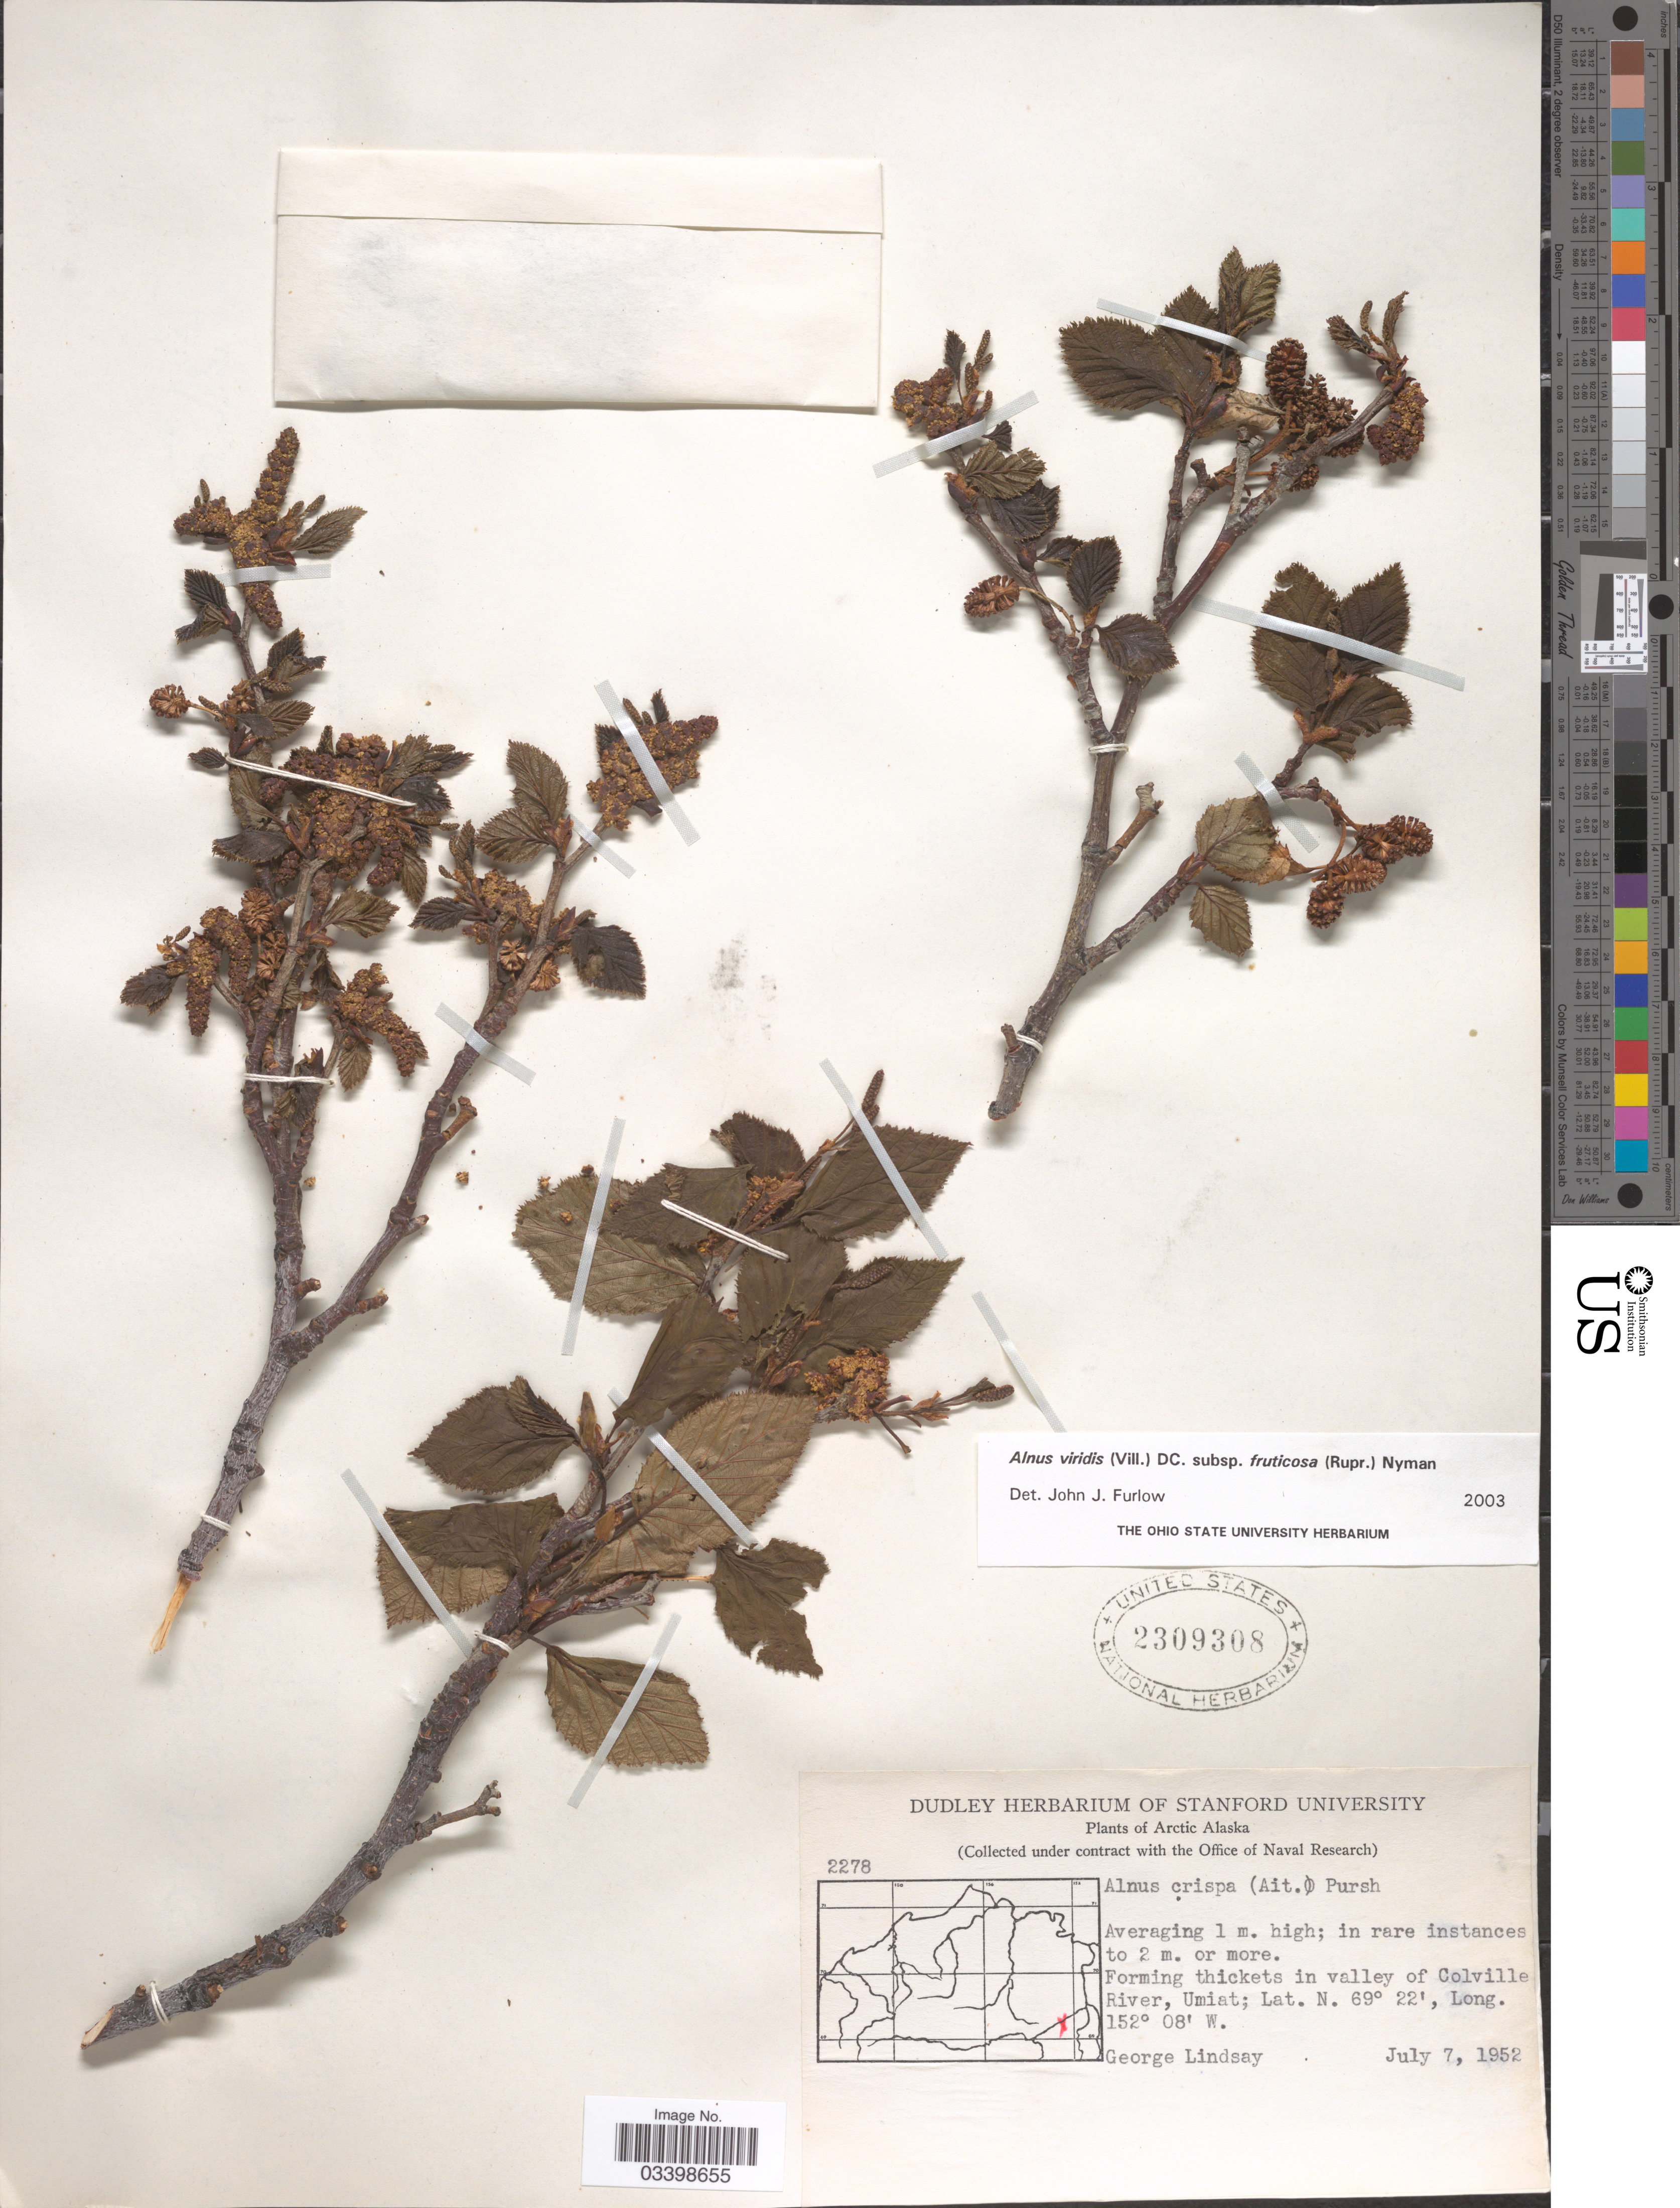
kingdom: Plantae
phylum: Tracheophyta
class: Magnoliopsida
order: Fagales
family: Betulaceae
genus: Alnus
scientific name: Alnus viridis subsp. fruticosa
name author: (Rupr.) Nyman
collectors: G. Lindsay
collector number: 2278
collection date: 1952-07-07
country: United States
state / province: Alaska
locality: Arctic Alaska. Forming thickets in valley of Colville River, Umiat.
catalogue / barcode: US 2309308